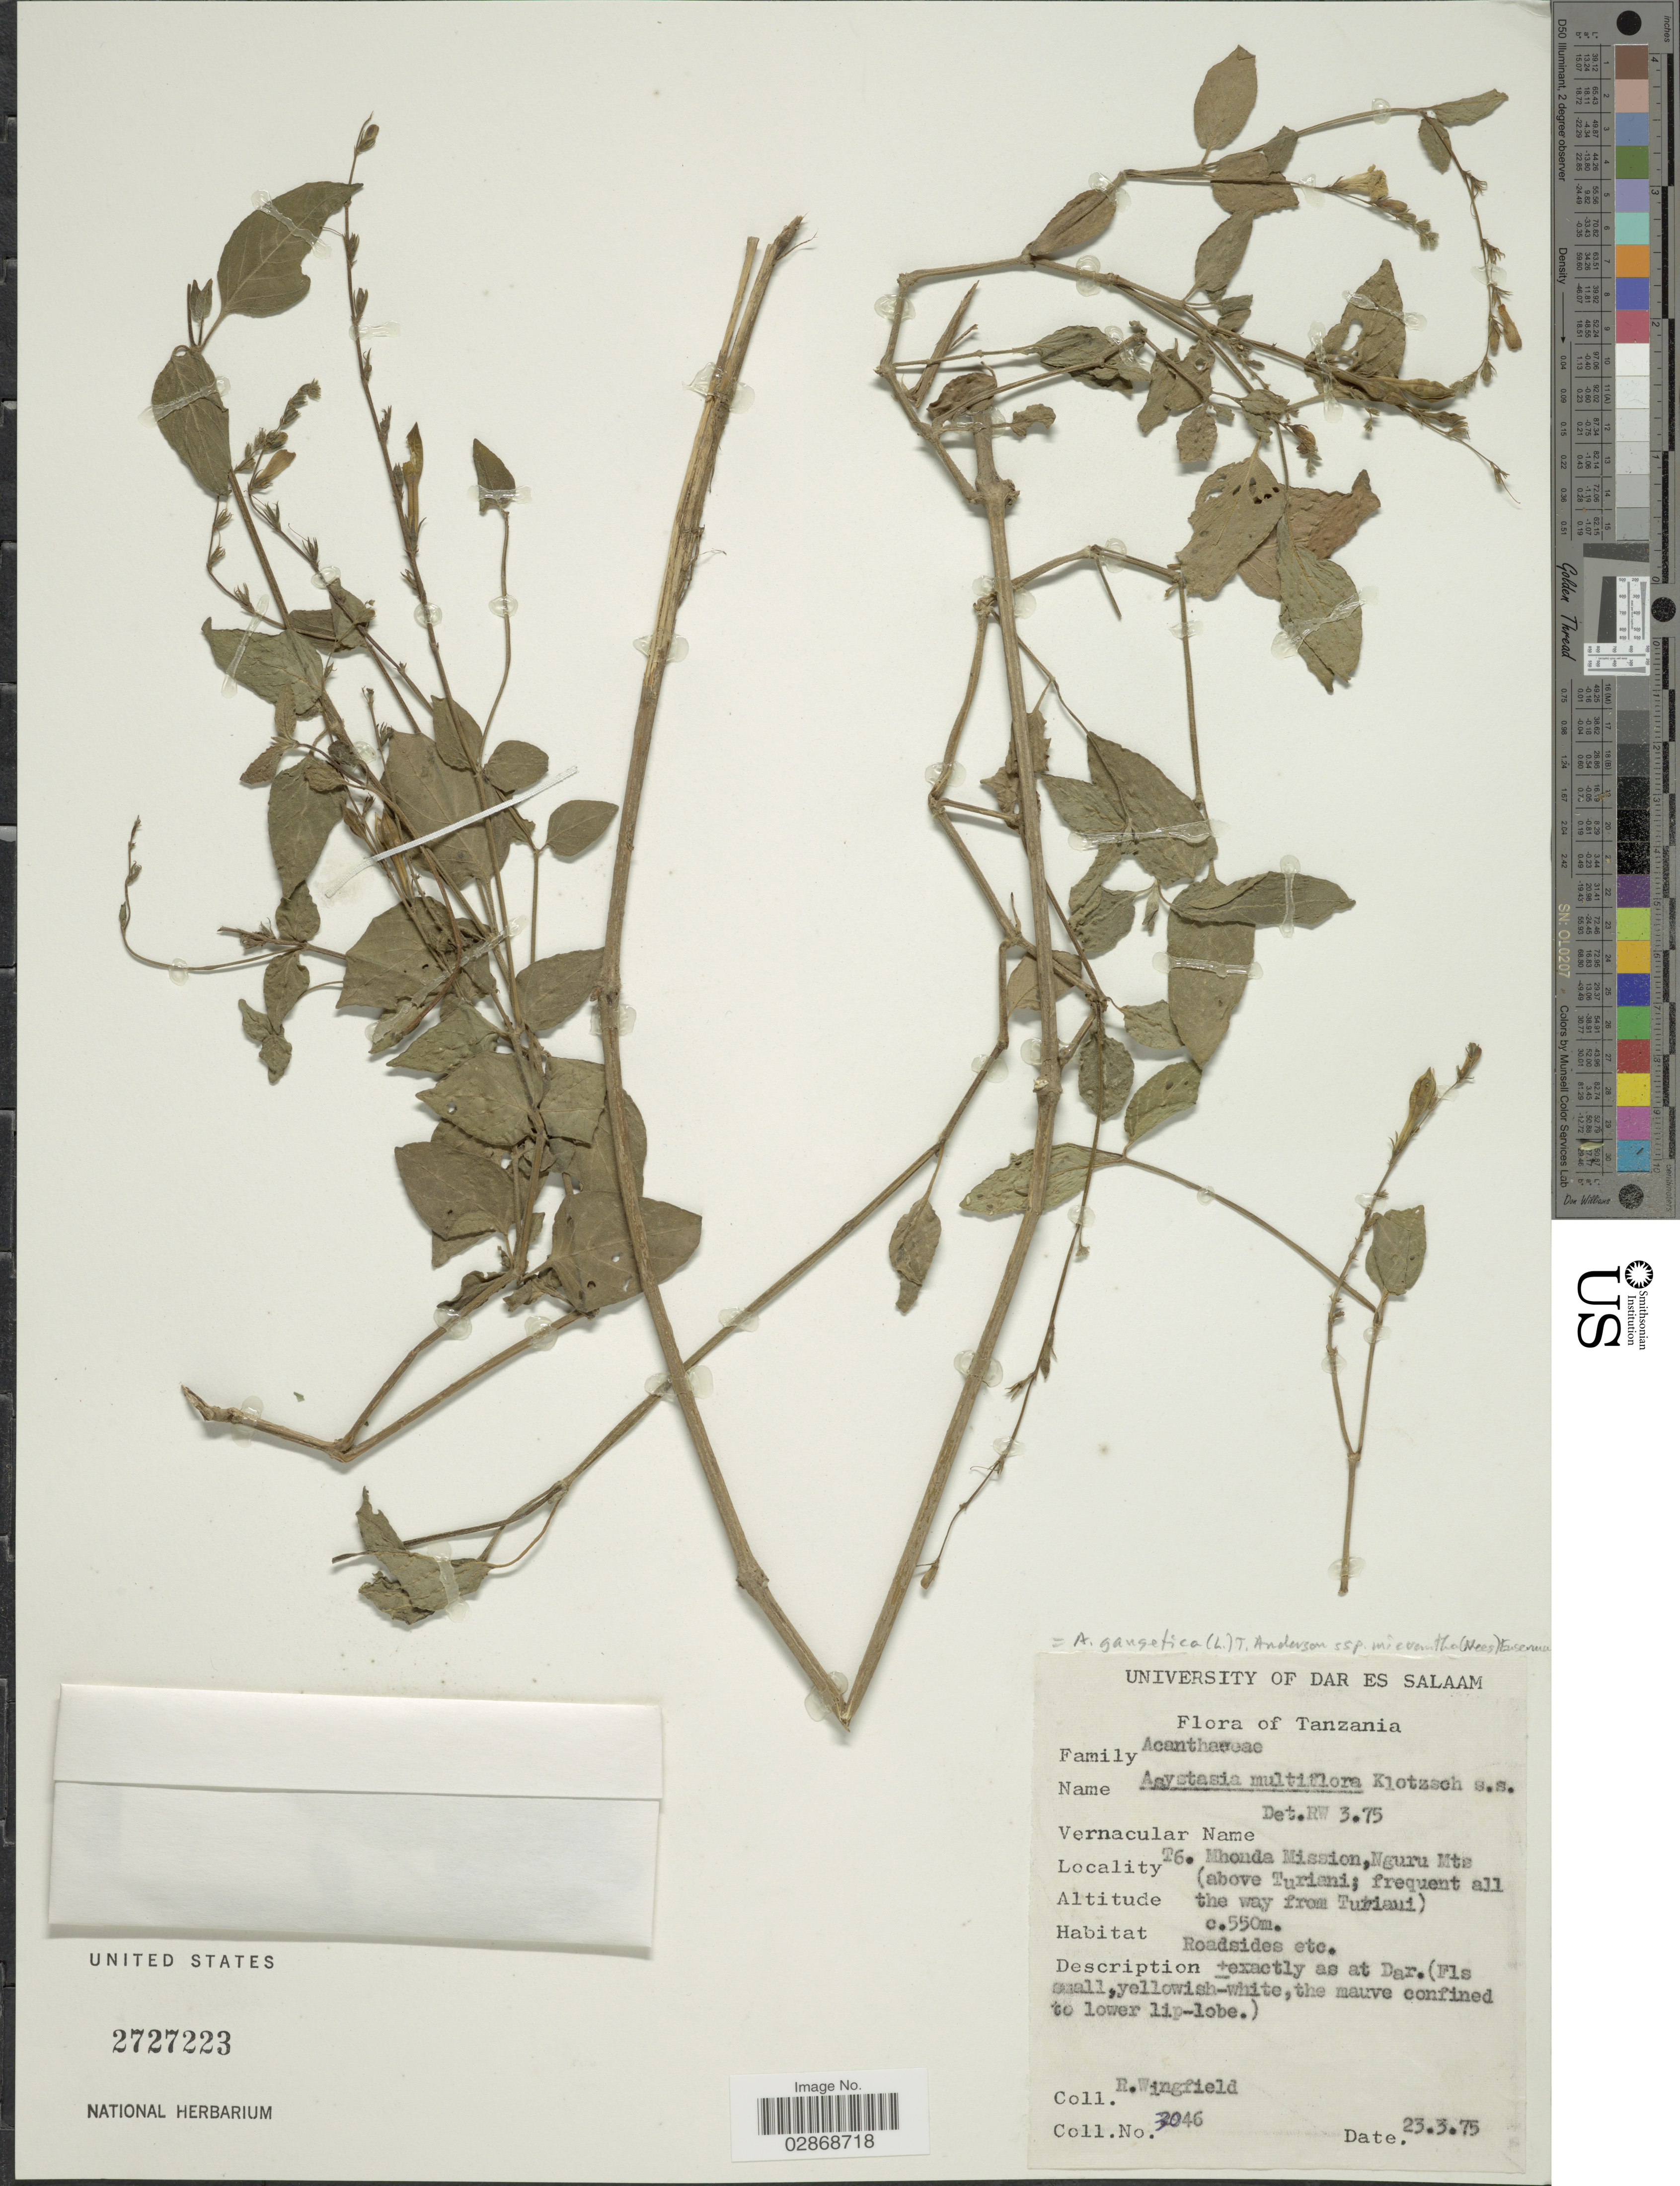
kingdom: Plantae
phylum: Tracheophyta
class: Magnoliopsida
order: Lamiales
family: Acanthaceae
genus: Asystasia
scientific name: Asystasia gangetica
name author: (L.) T. Anderson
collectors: R. Wingfield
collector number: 3046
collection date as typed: Transcribed d/m/y: 23/3/75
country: Tanzania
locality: T6. Mhonda Mission, Nguru Mts (above Turieni; frequent all the way from Turiani).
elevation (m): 550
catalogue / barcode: US 2727223